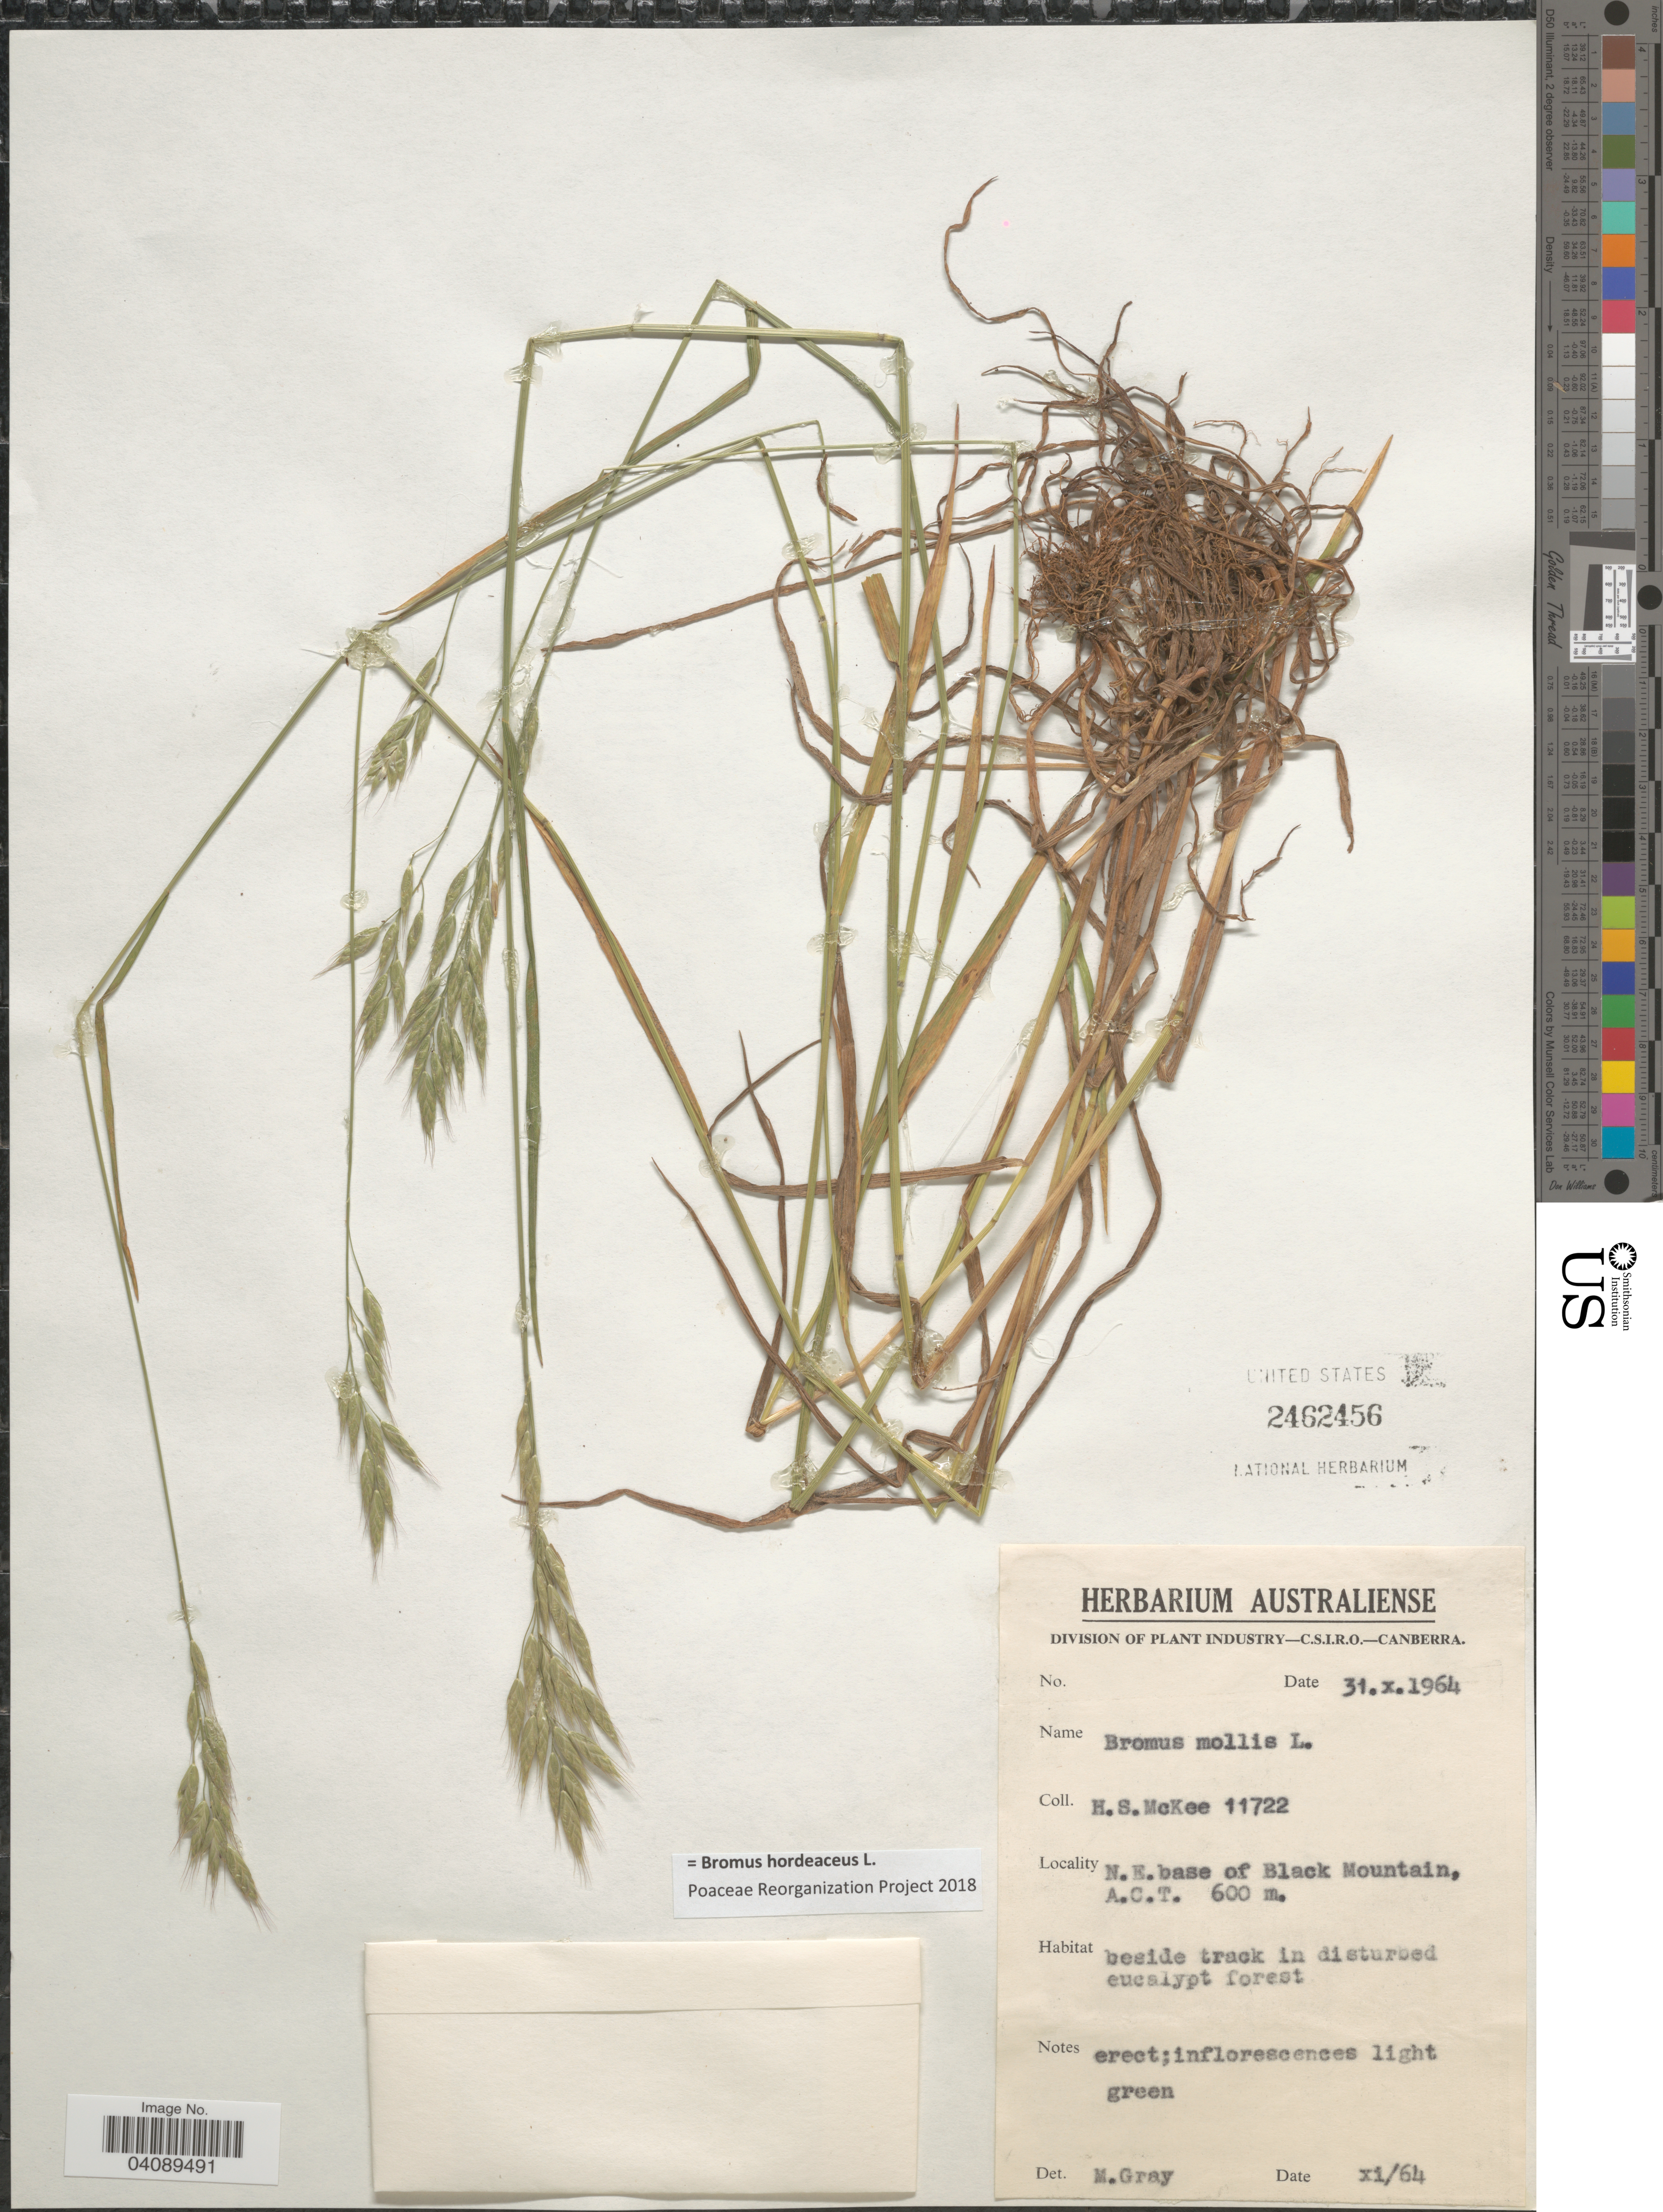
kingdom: Plantae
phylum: Tracheophyta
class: Liliopsida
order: Poales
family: Poaceae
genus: Bromus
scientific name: Bromus hordeaceus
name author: L.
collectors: H. S. McKee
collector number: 11722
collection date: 1964-10-31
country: Australia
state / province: Australian Capital Territory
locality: N.E. base of Black Mountain, A.C.T.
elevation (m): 600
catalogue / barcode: US 2462456